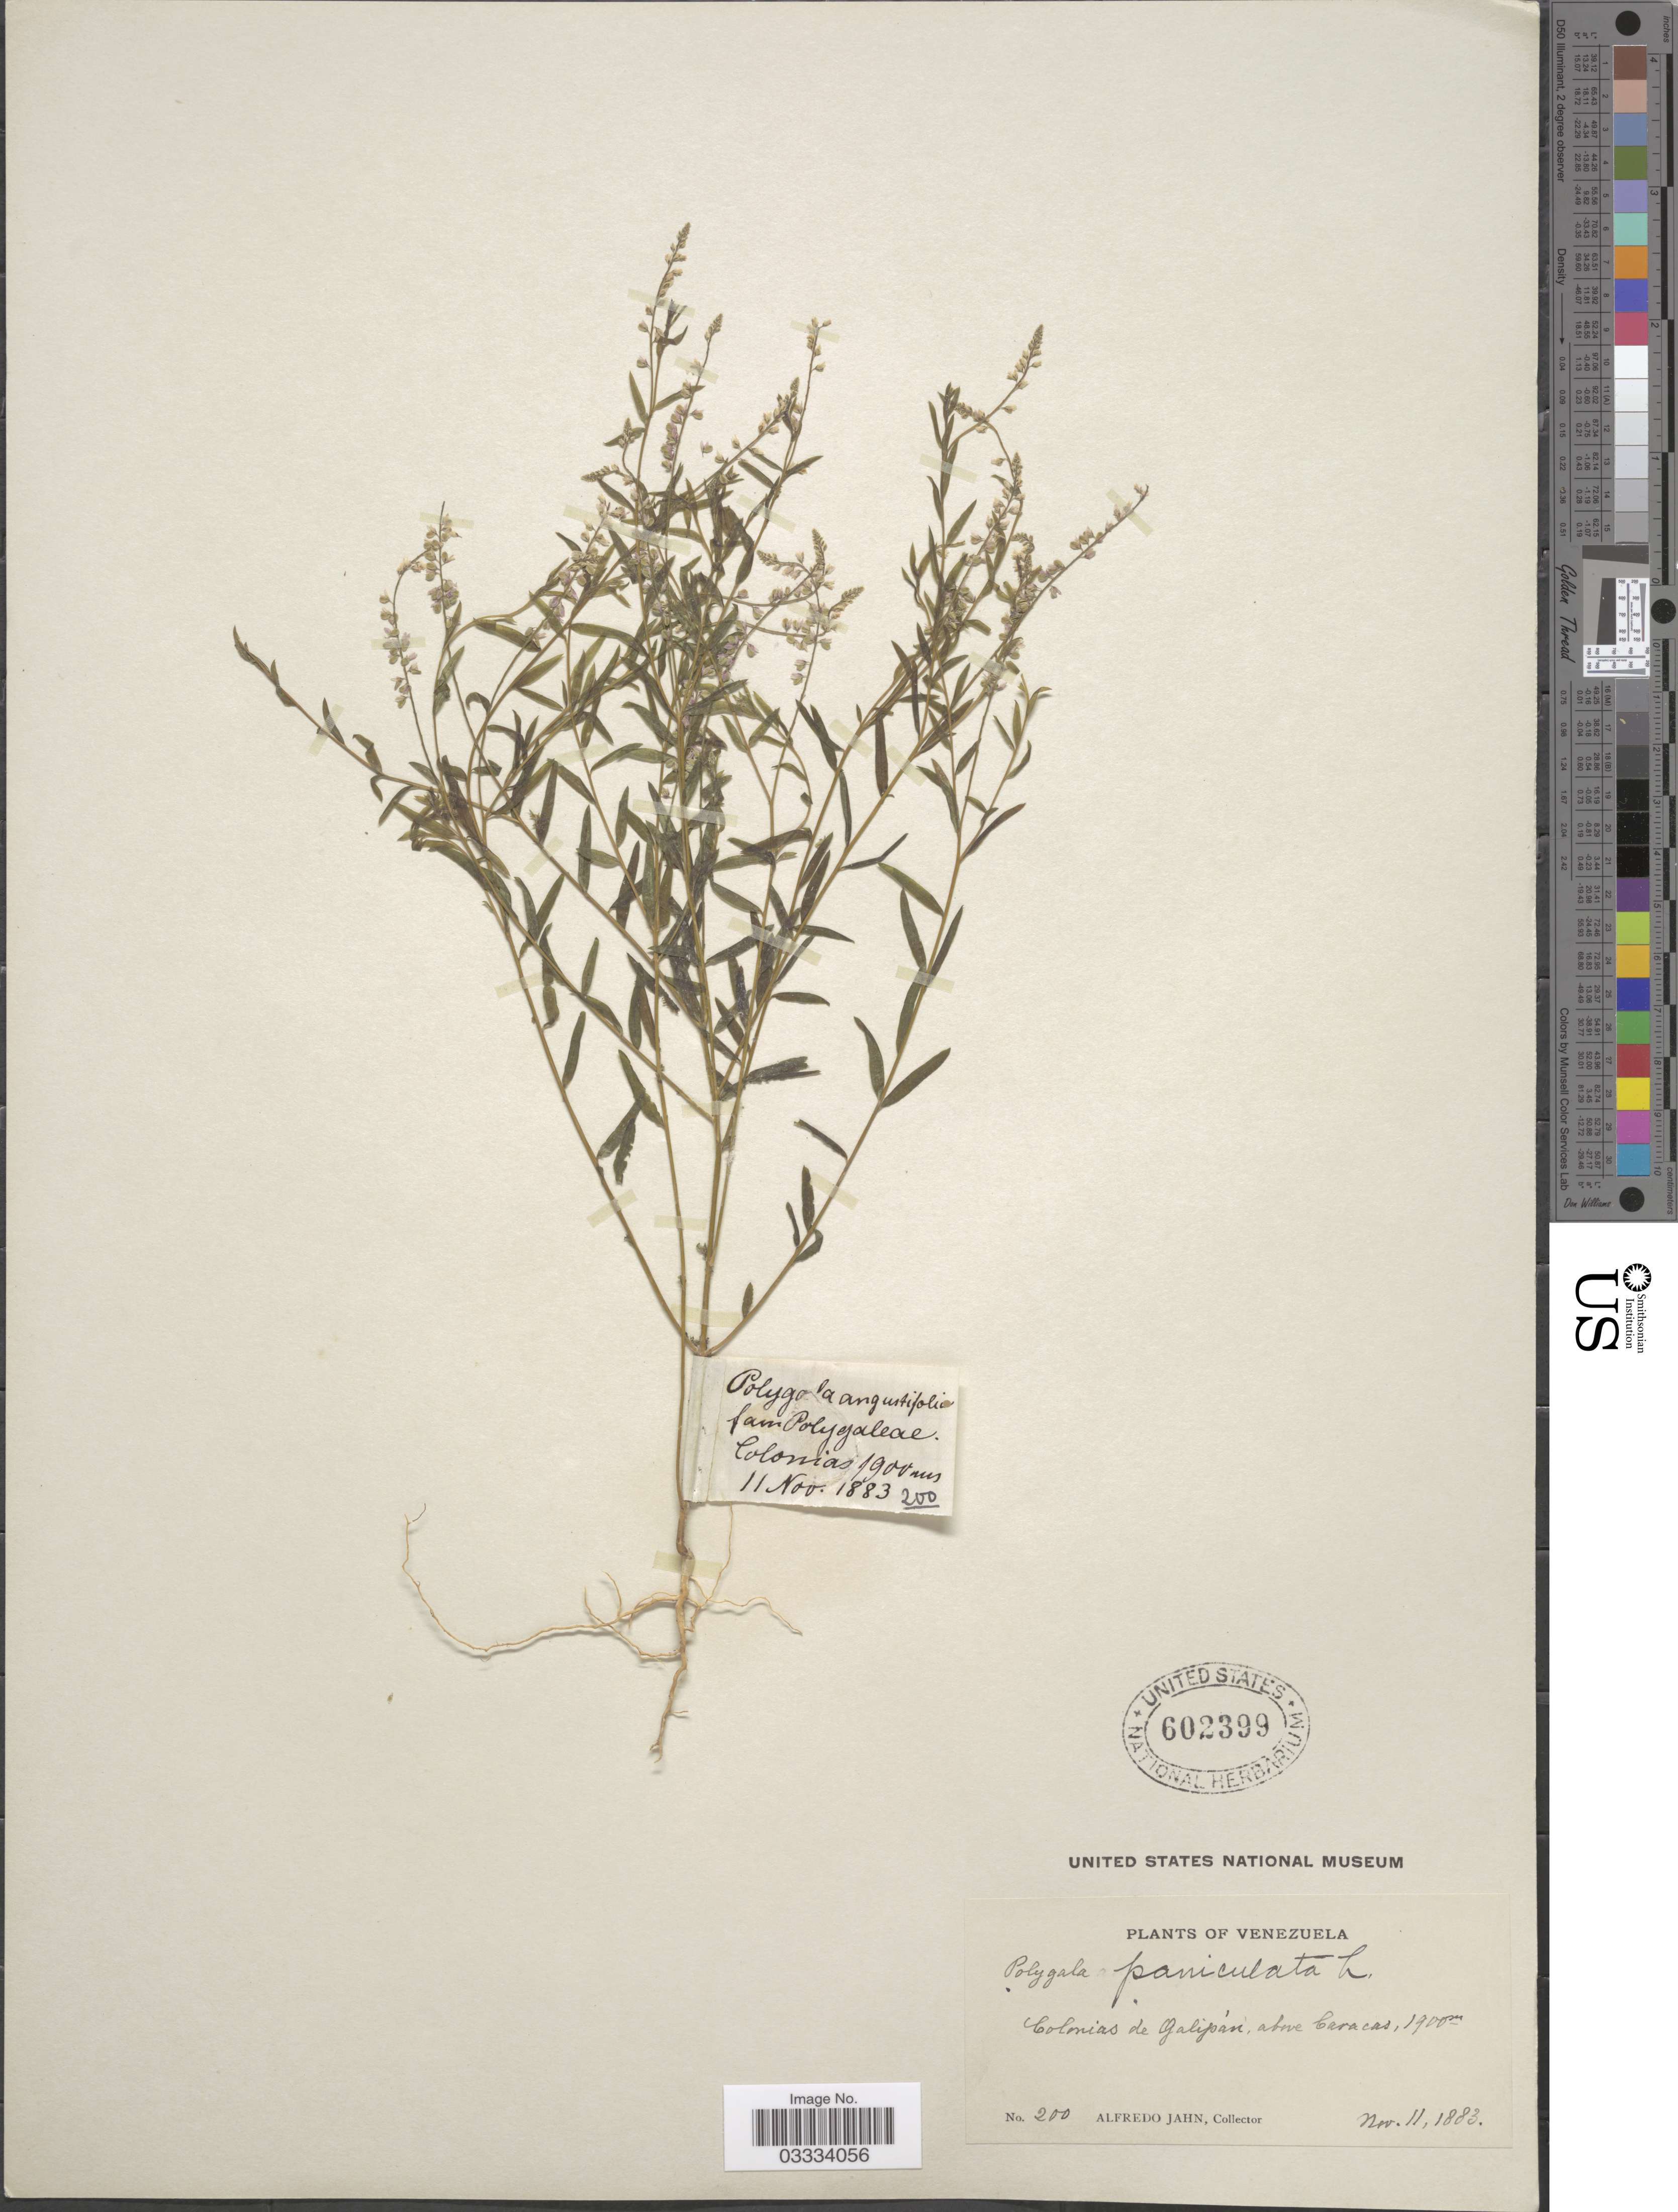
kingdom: Plantae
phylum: Tracheophyta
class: Magnoliopsida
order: Fabales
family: Polygalaceae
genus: Polygala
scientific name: Polygala paniculata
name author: L.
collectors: A. Jahn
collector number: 200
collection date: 1883-11-11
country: Venezuela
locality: Colonias de Galipán, above Caracas.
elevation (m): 1900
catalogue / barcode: US 602399